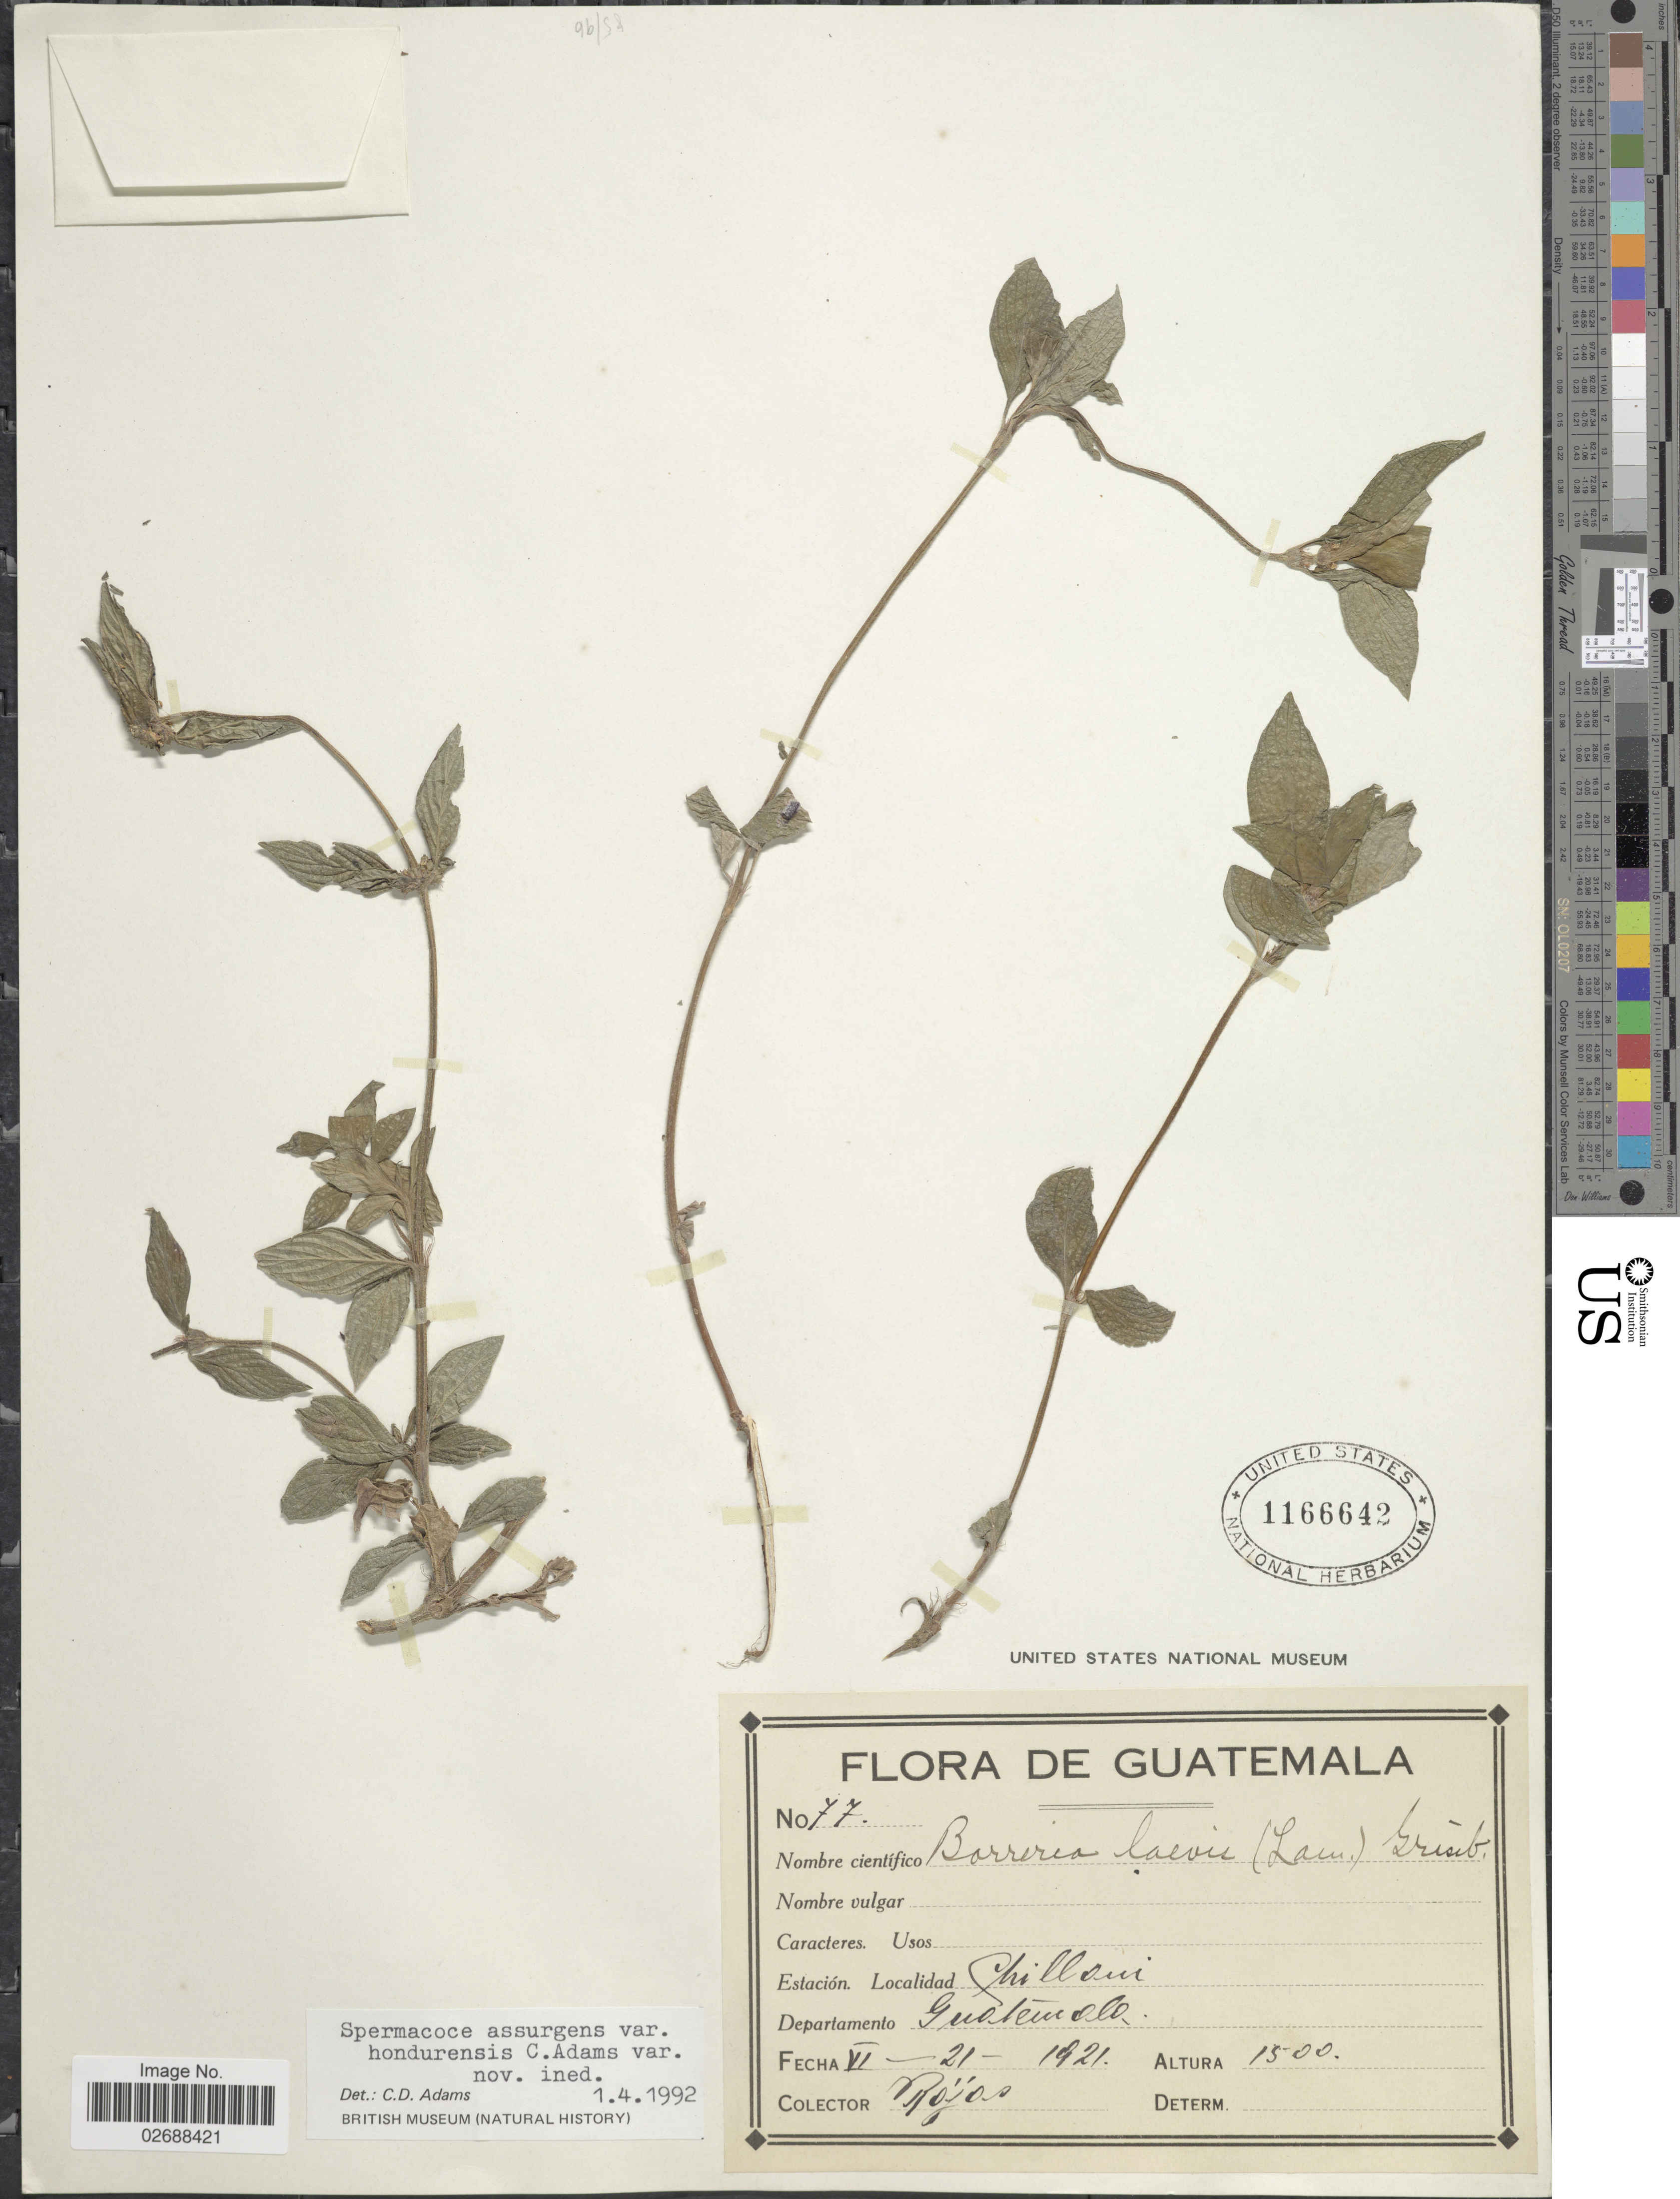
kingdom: Plantae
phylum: Tracheophyta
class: Magnoliopsida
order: Gentianales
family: Rubiaceae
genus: Spermacoce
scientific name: Spermacoce assurgens var. hondurensis C.D. Adams var. nov. ined.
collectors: Rójos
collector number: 77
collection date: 1921-06-21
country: Guatemala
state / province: Guatemala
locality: Chillani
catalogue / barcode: US 1166642